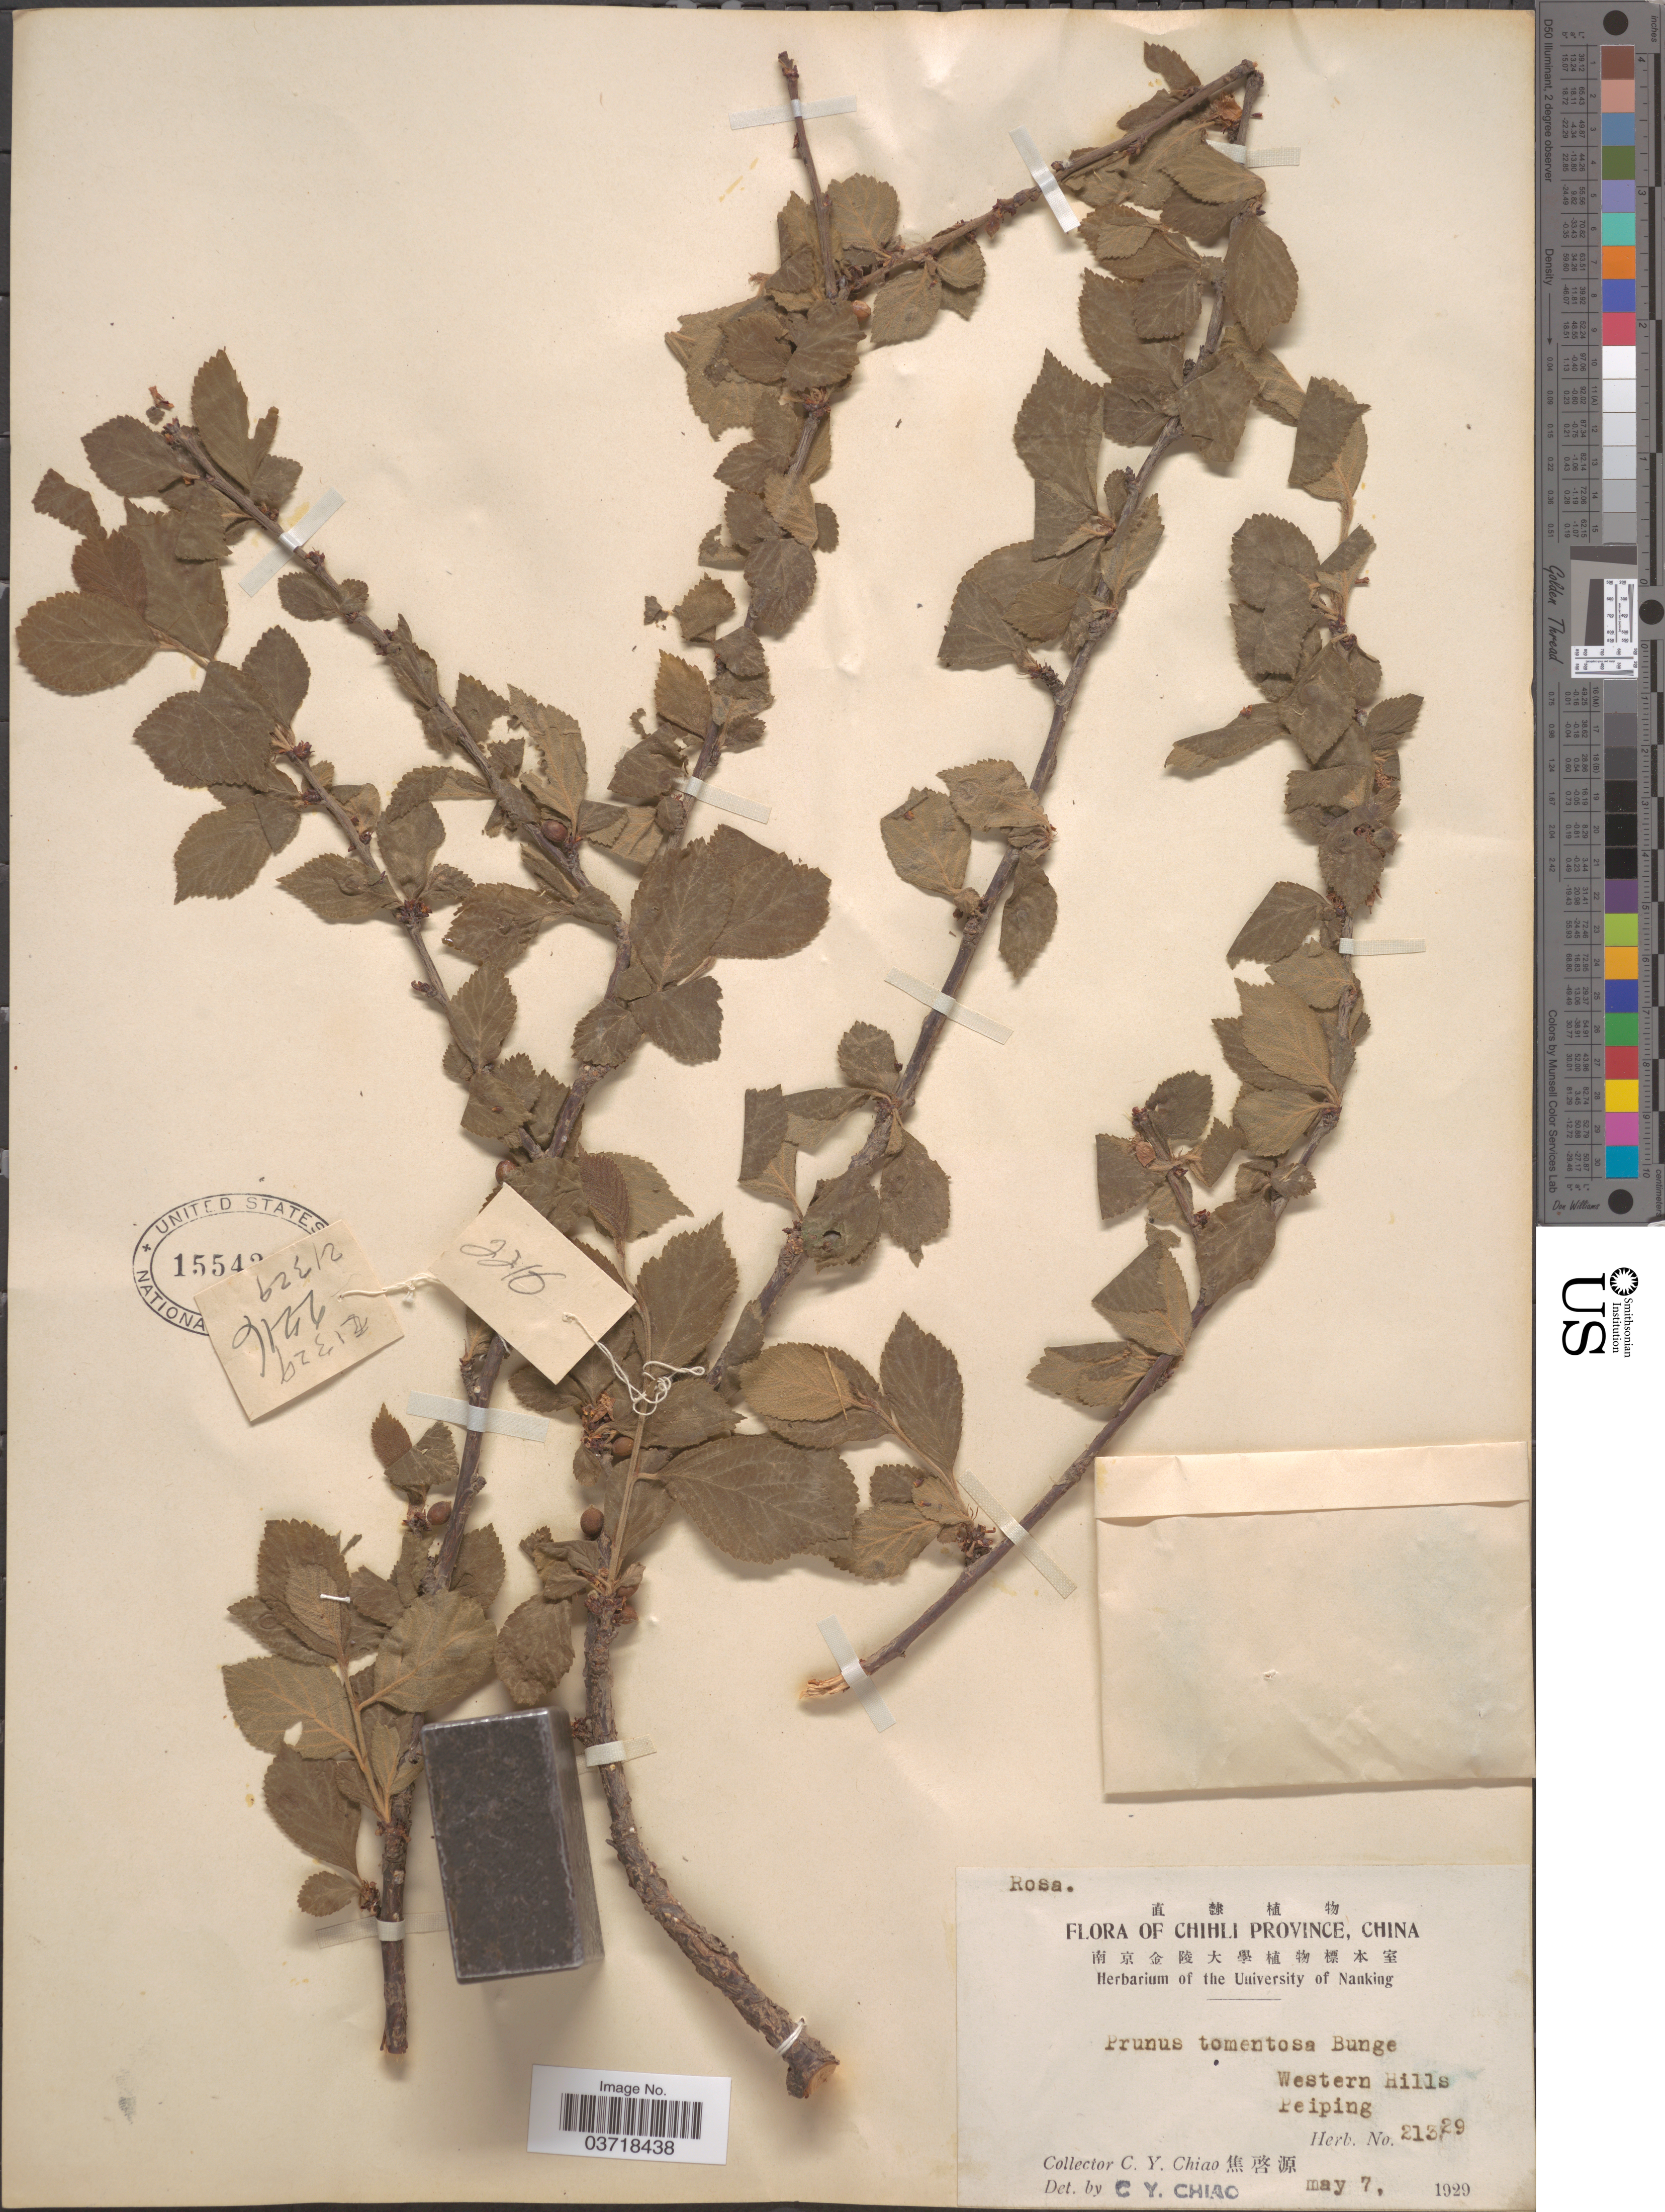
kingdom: Plantae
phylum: Tracheophyta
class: Magnoliopsida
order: Rosales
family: Rosaceae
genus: Prunus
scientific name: Prunus tomentosa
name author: Thunb.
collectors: C. Y. Chiao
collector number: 21329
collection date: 1929-05-07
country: China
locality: Chihli Province. Western Hills. Peiping.